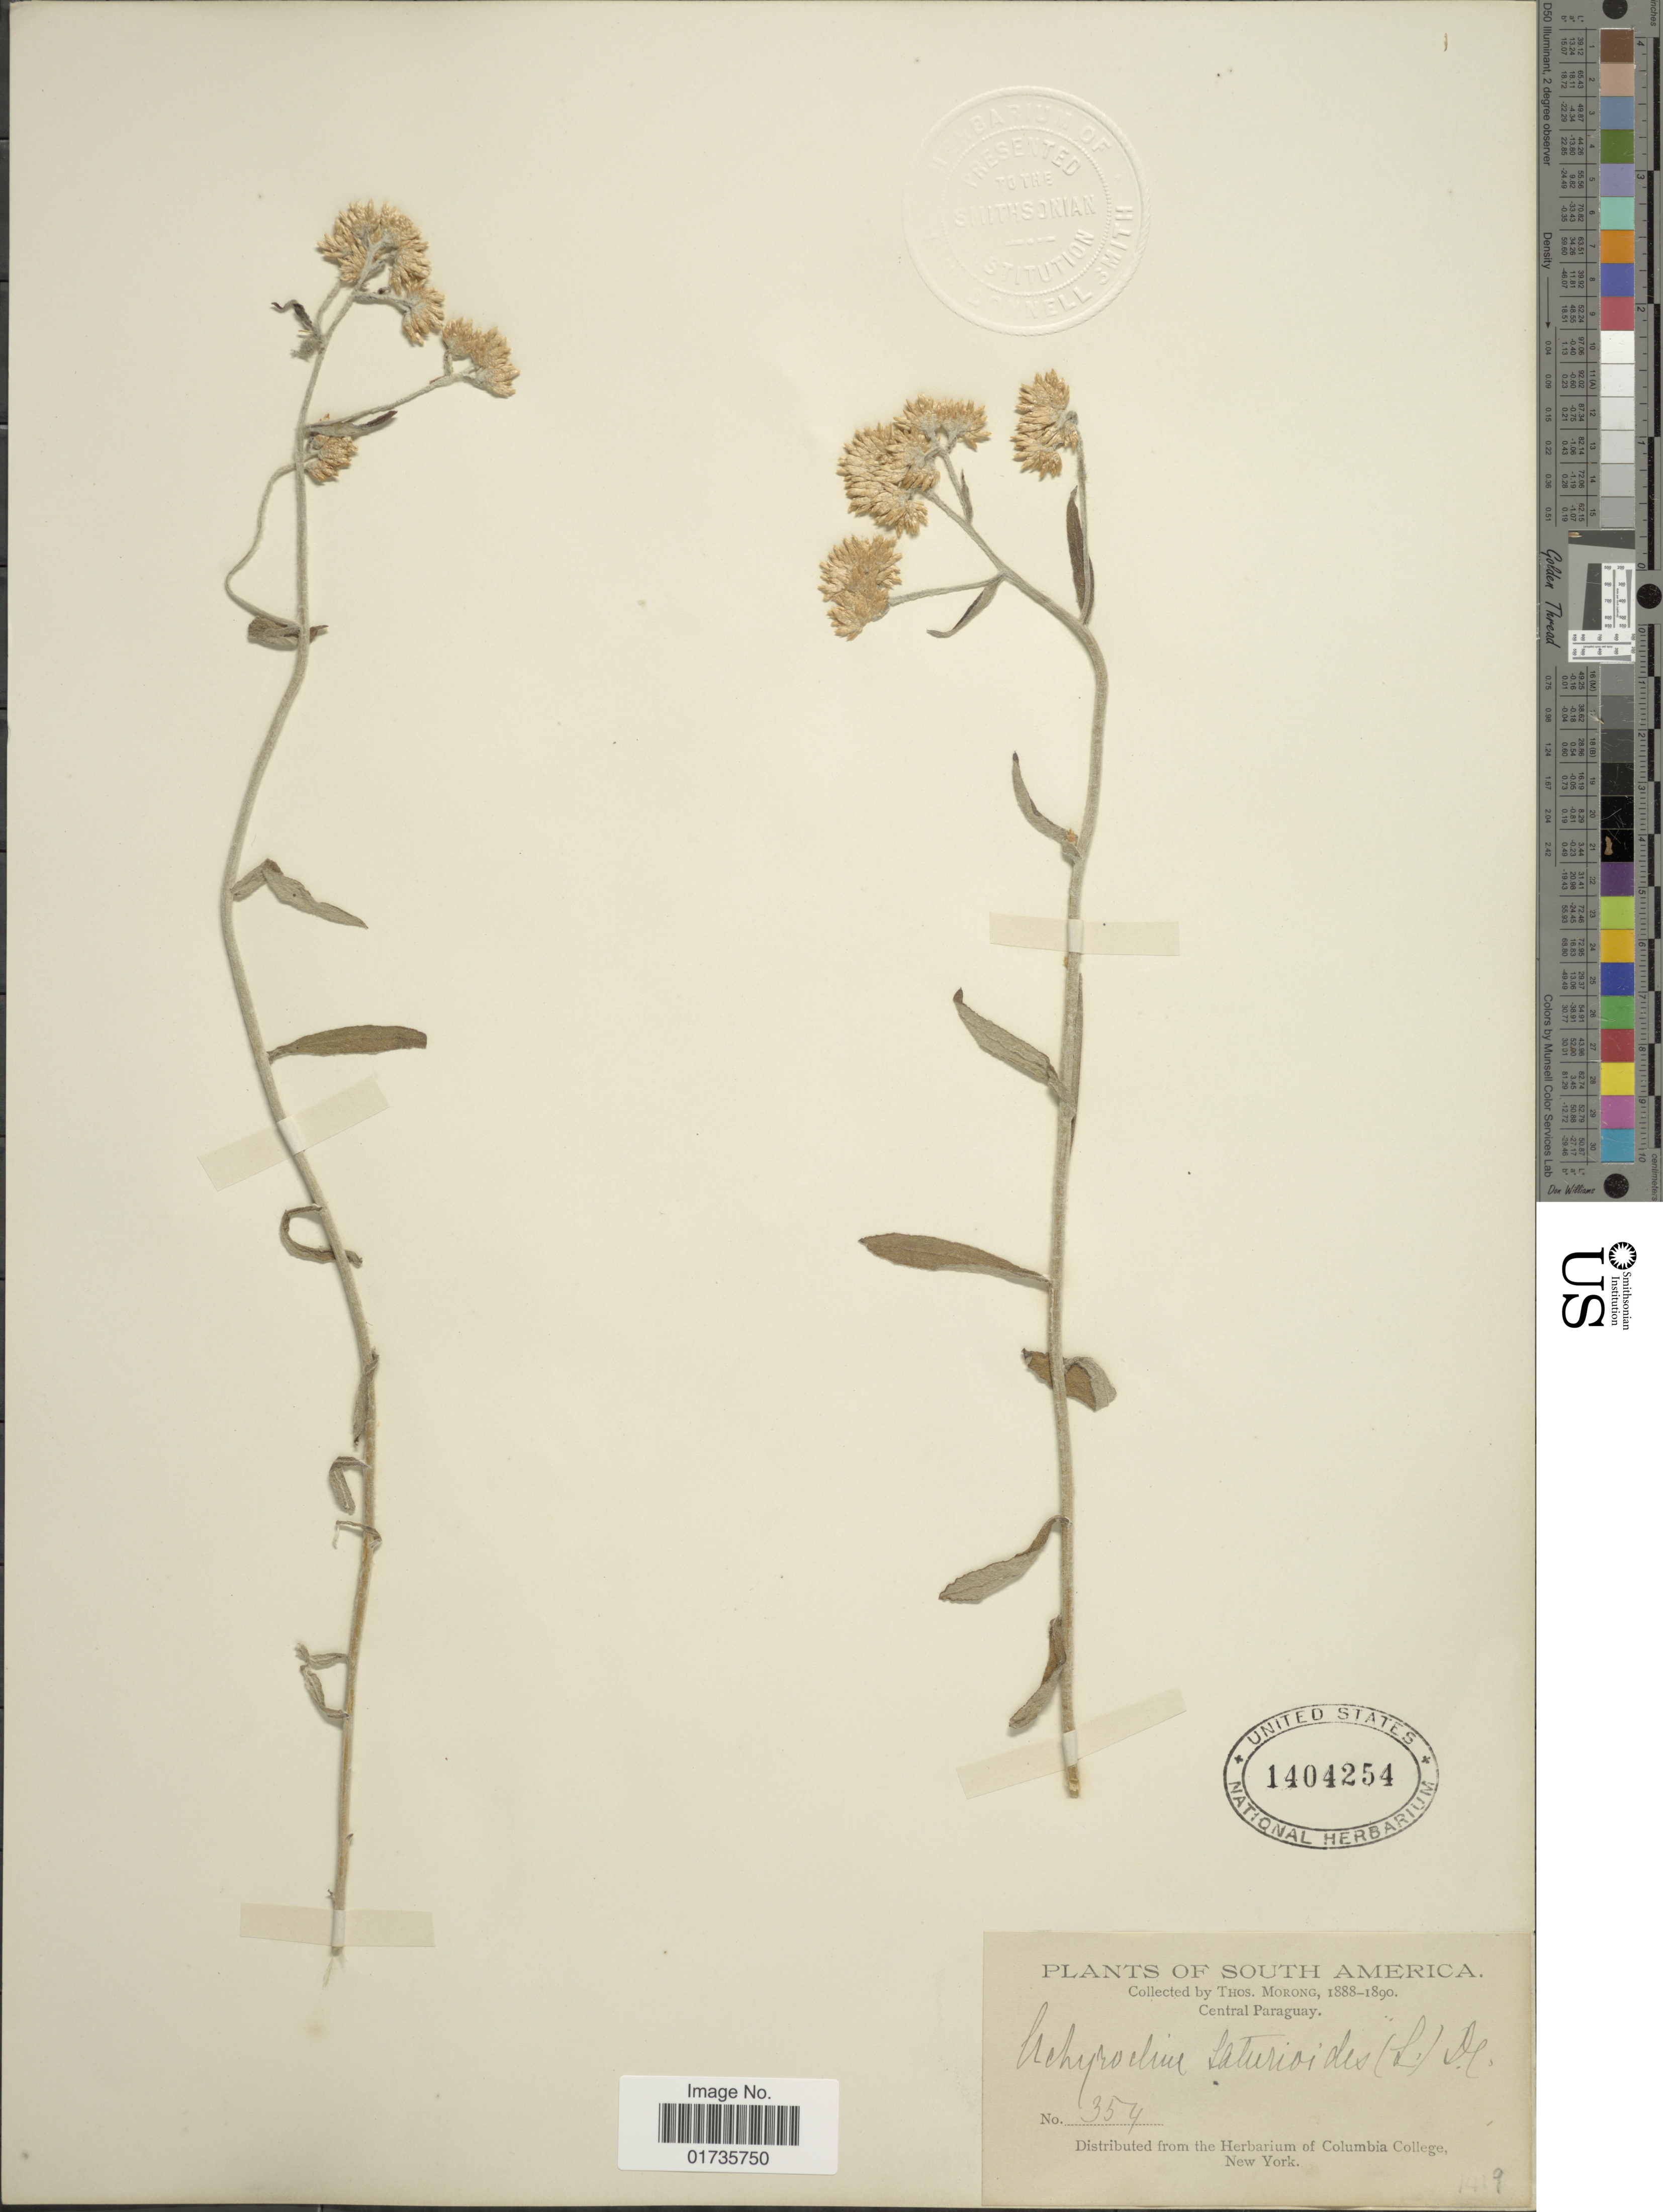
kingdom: Plantae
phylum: Tracheophyta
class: Magnoliopsida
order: Asterales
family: Asteraceae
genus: Achyrocline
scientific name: Achyrocline satureioides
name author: (Lam.) DC.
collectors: ex herb. T. Morong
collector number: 354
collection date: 1888/1890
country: Paraguay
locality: Central Paraguay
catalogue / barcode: US 1404254